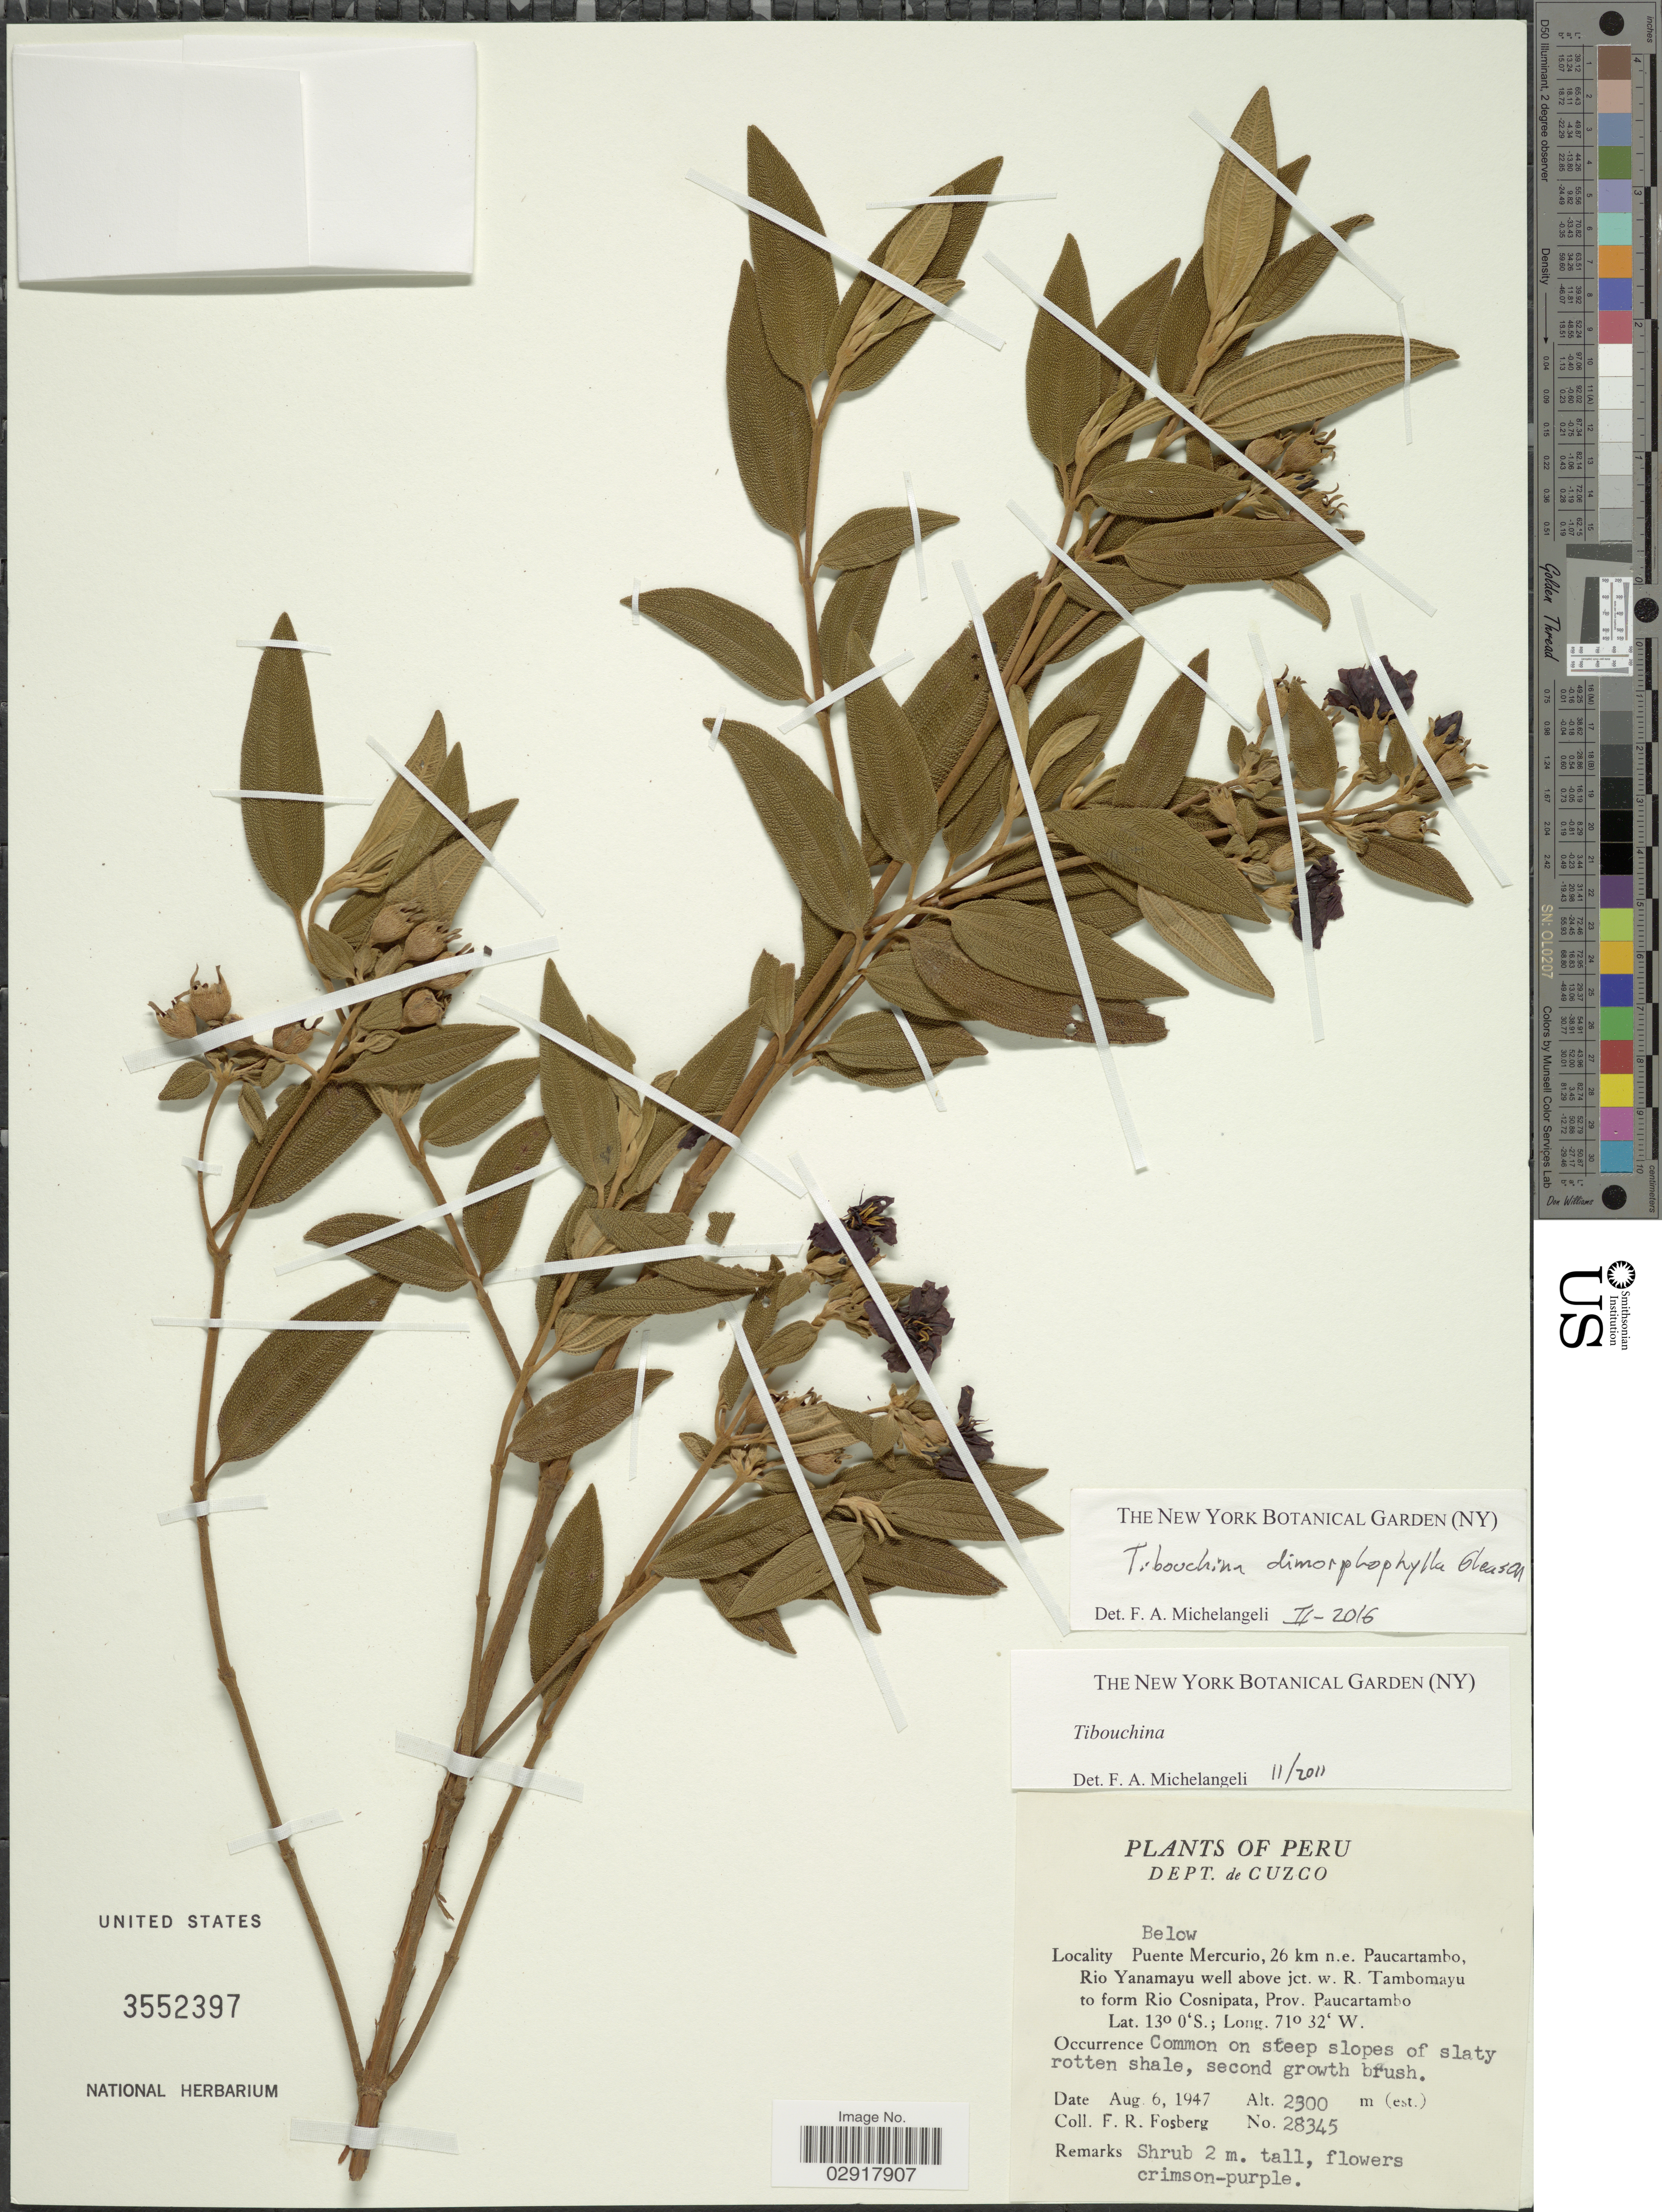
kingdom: Plantae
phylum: Tracheophyta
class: Magnoliopsida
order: Myrtales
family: Melastomataceae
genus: Chaetogastra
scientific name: Chaetogastra dimorphylla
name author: (Gleason) P.J.F. Guim. & Michelang.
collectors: F. R. Fosberg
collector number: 28345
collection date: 1947-08-06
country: Peru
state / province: Cusco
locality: Dept. de Cuzco. Below Puente Mercurio, 26 km n.e. Paucartambo, Rio Yanamayu above jct. w. R. Tambomayu to from Rio Cosnipata, Prov. Paucartambo.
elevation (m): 2300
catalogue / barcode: US 3552397